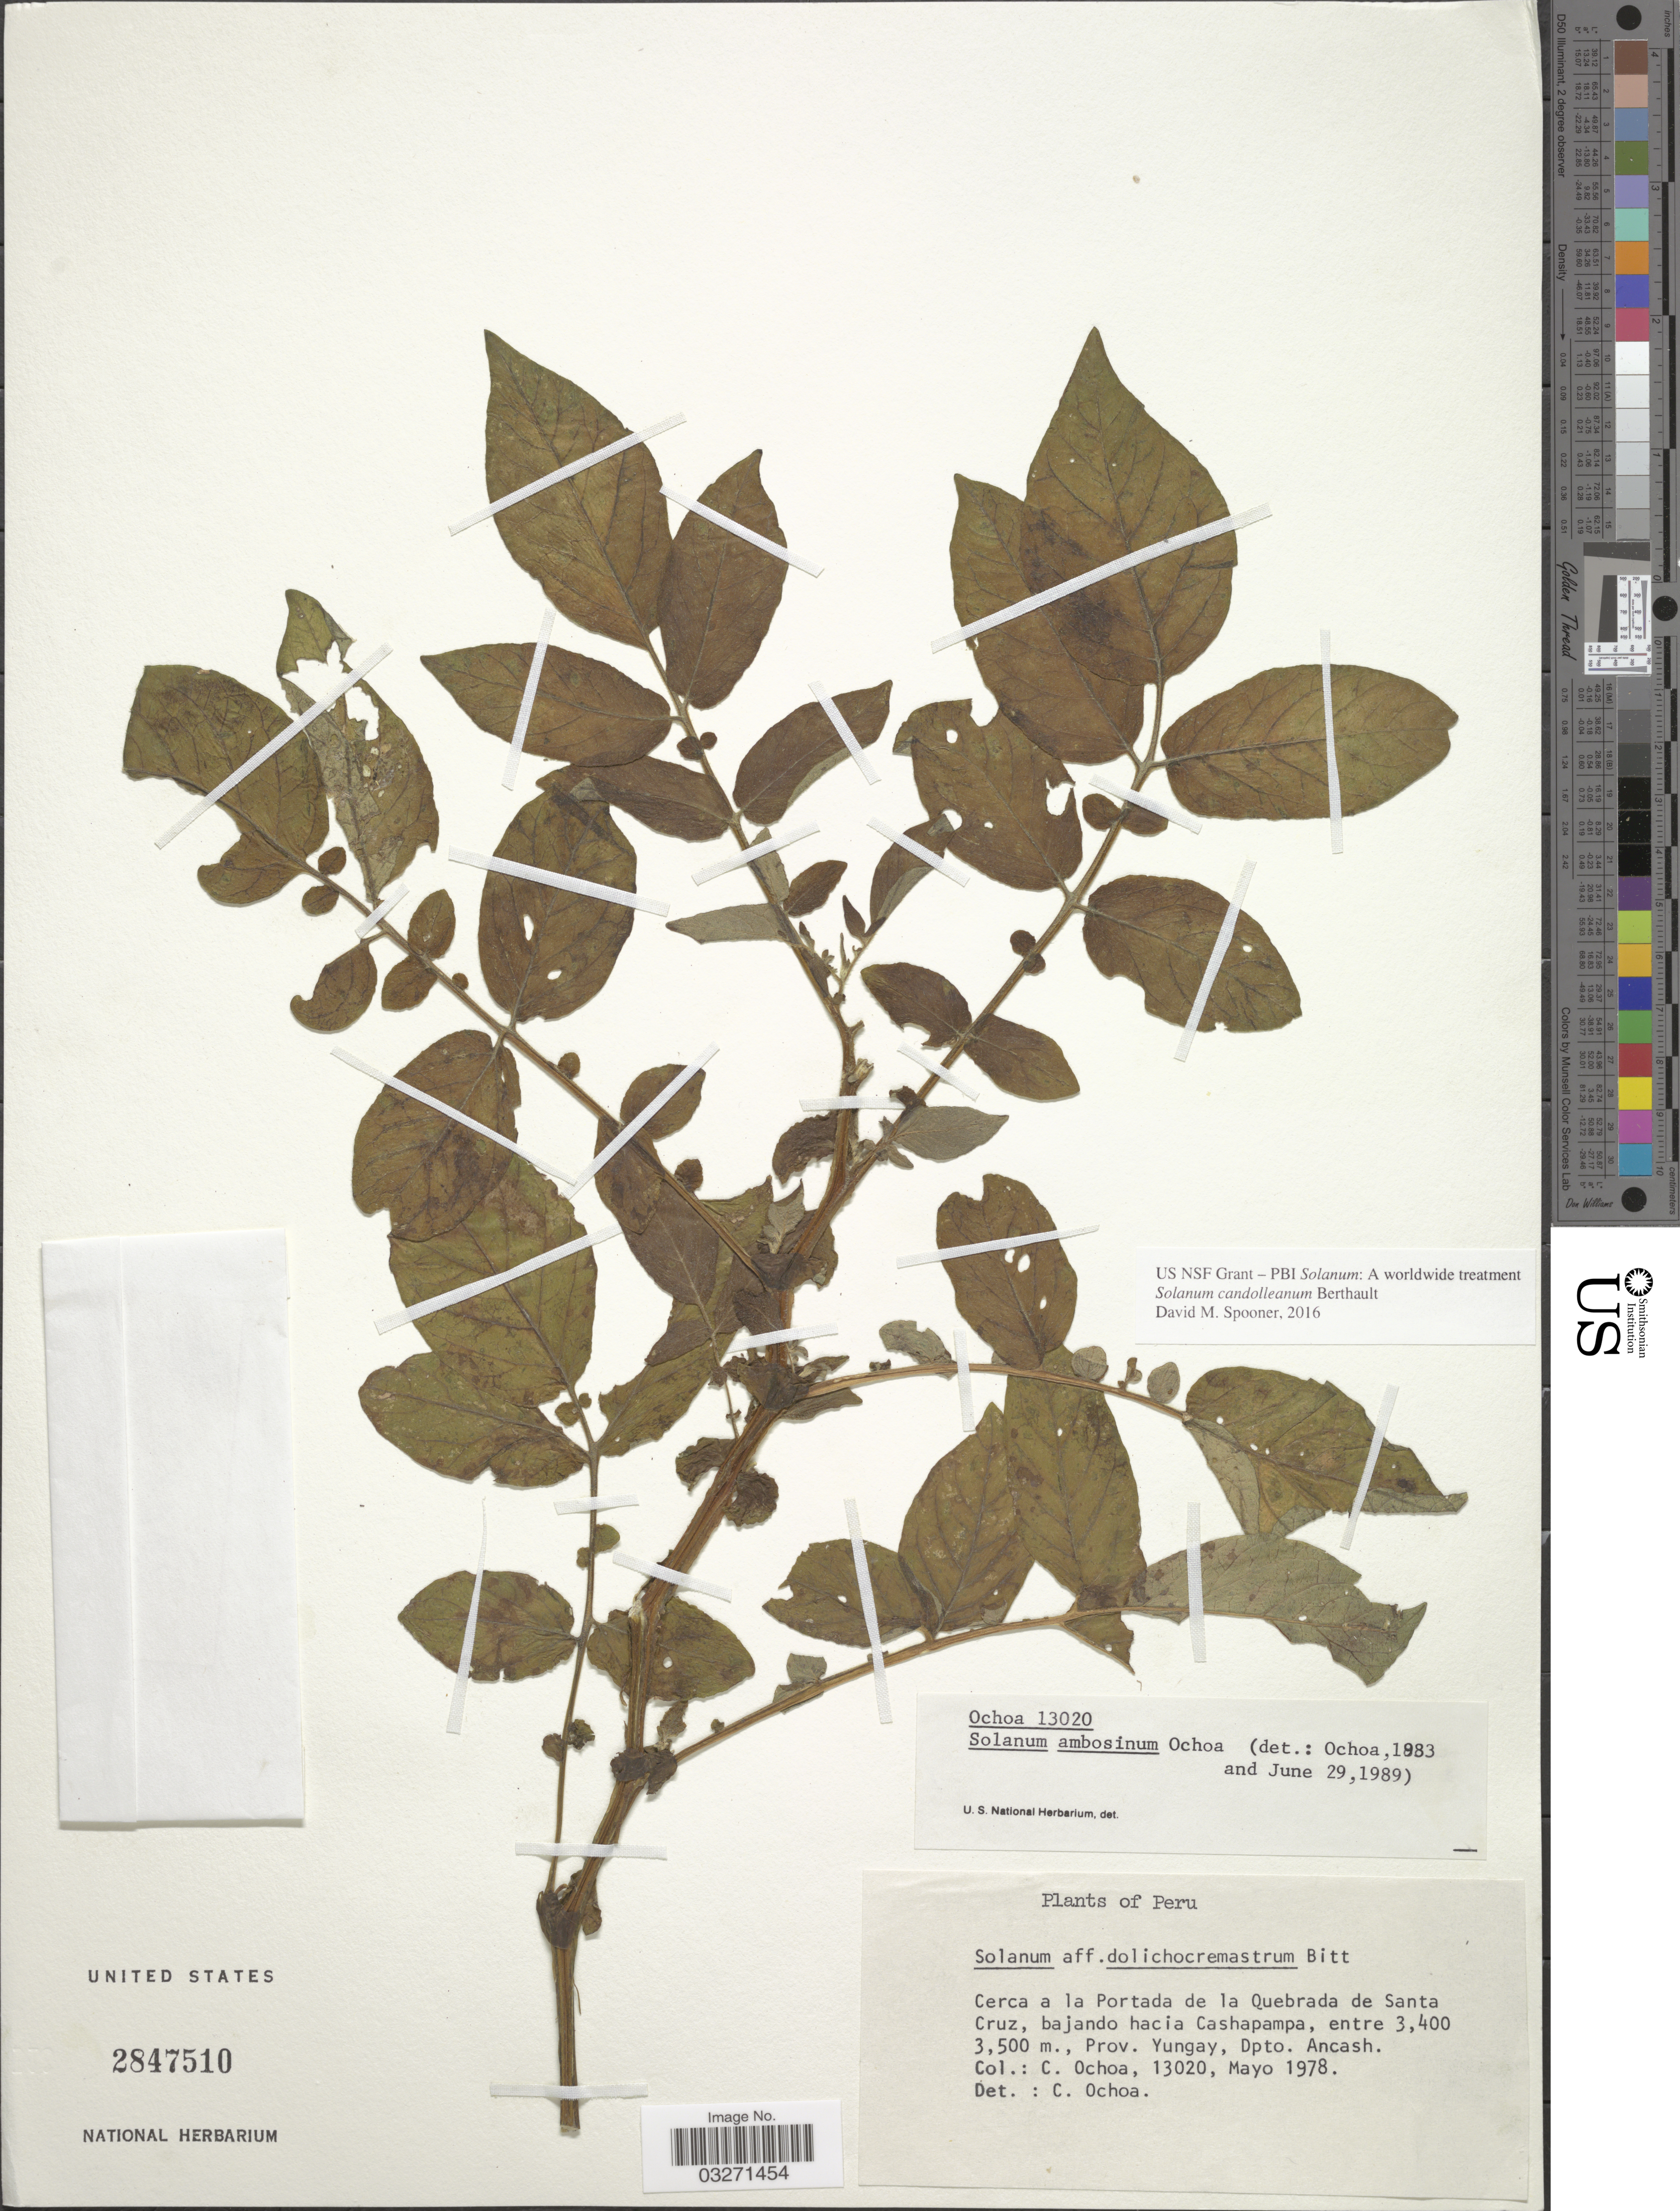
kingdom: Plantae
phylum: Tracheophyta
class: Magnoliopsida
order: Solanales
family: Solanaceae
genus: Solanum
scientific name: Solanum candolleanum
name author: Berthault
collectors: C. Ochoa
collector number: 13020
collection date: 1978-05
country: Peru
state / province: Ancash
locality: Cerca a la Portada de la Quebrada de Santa Cruz, bajando hacia Cashapampa, Prov. Yungay, Dpto. Ancash.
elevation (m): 3400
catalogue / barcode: US 2847510